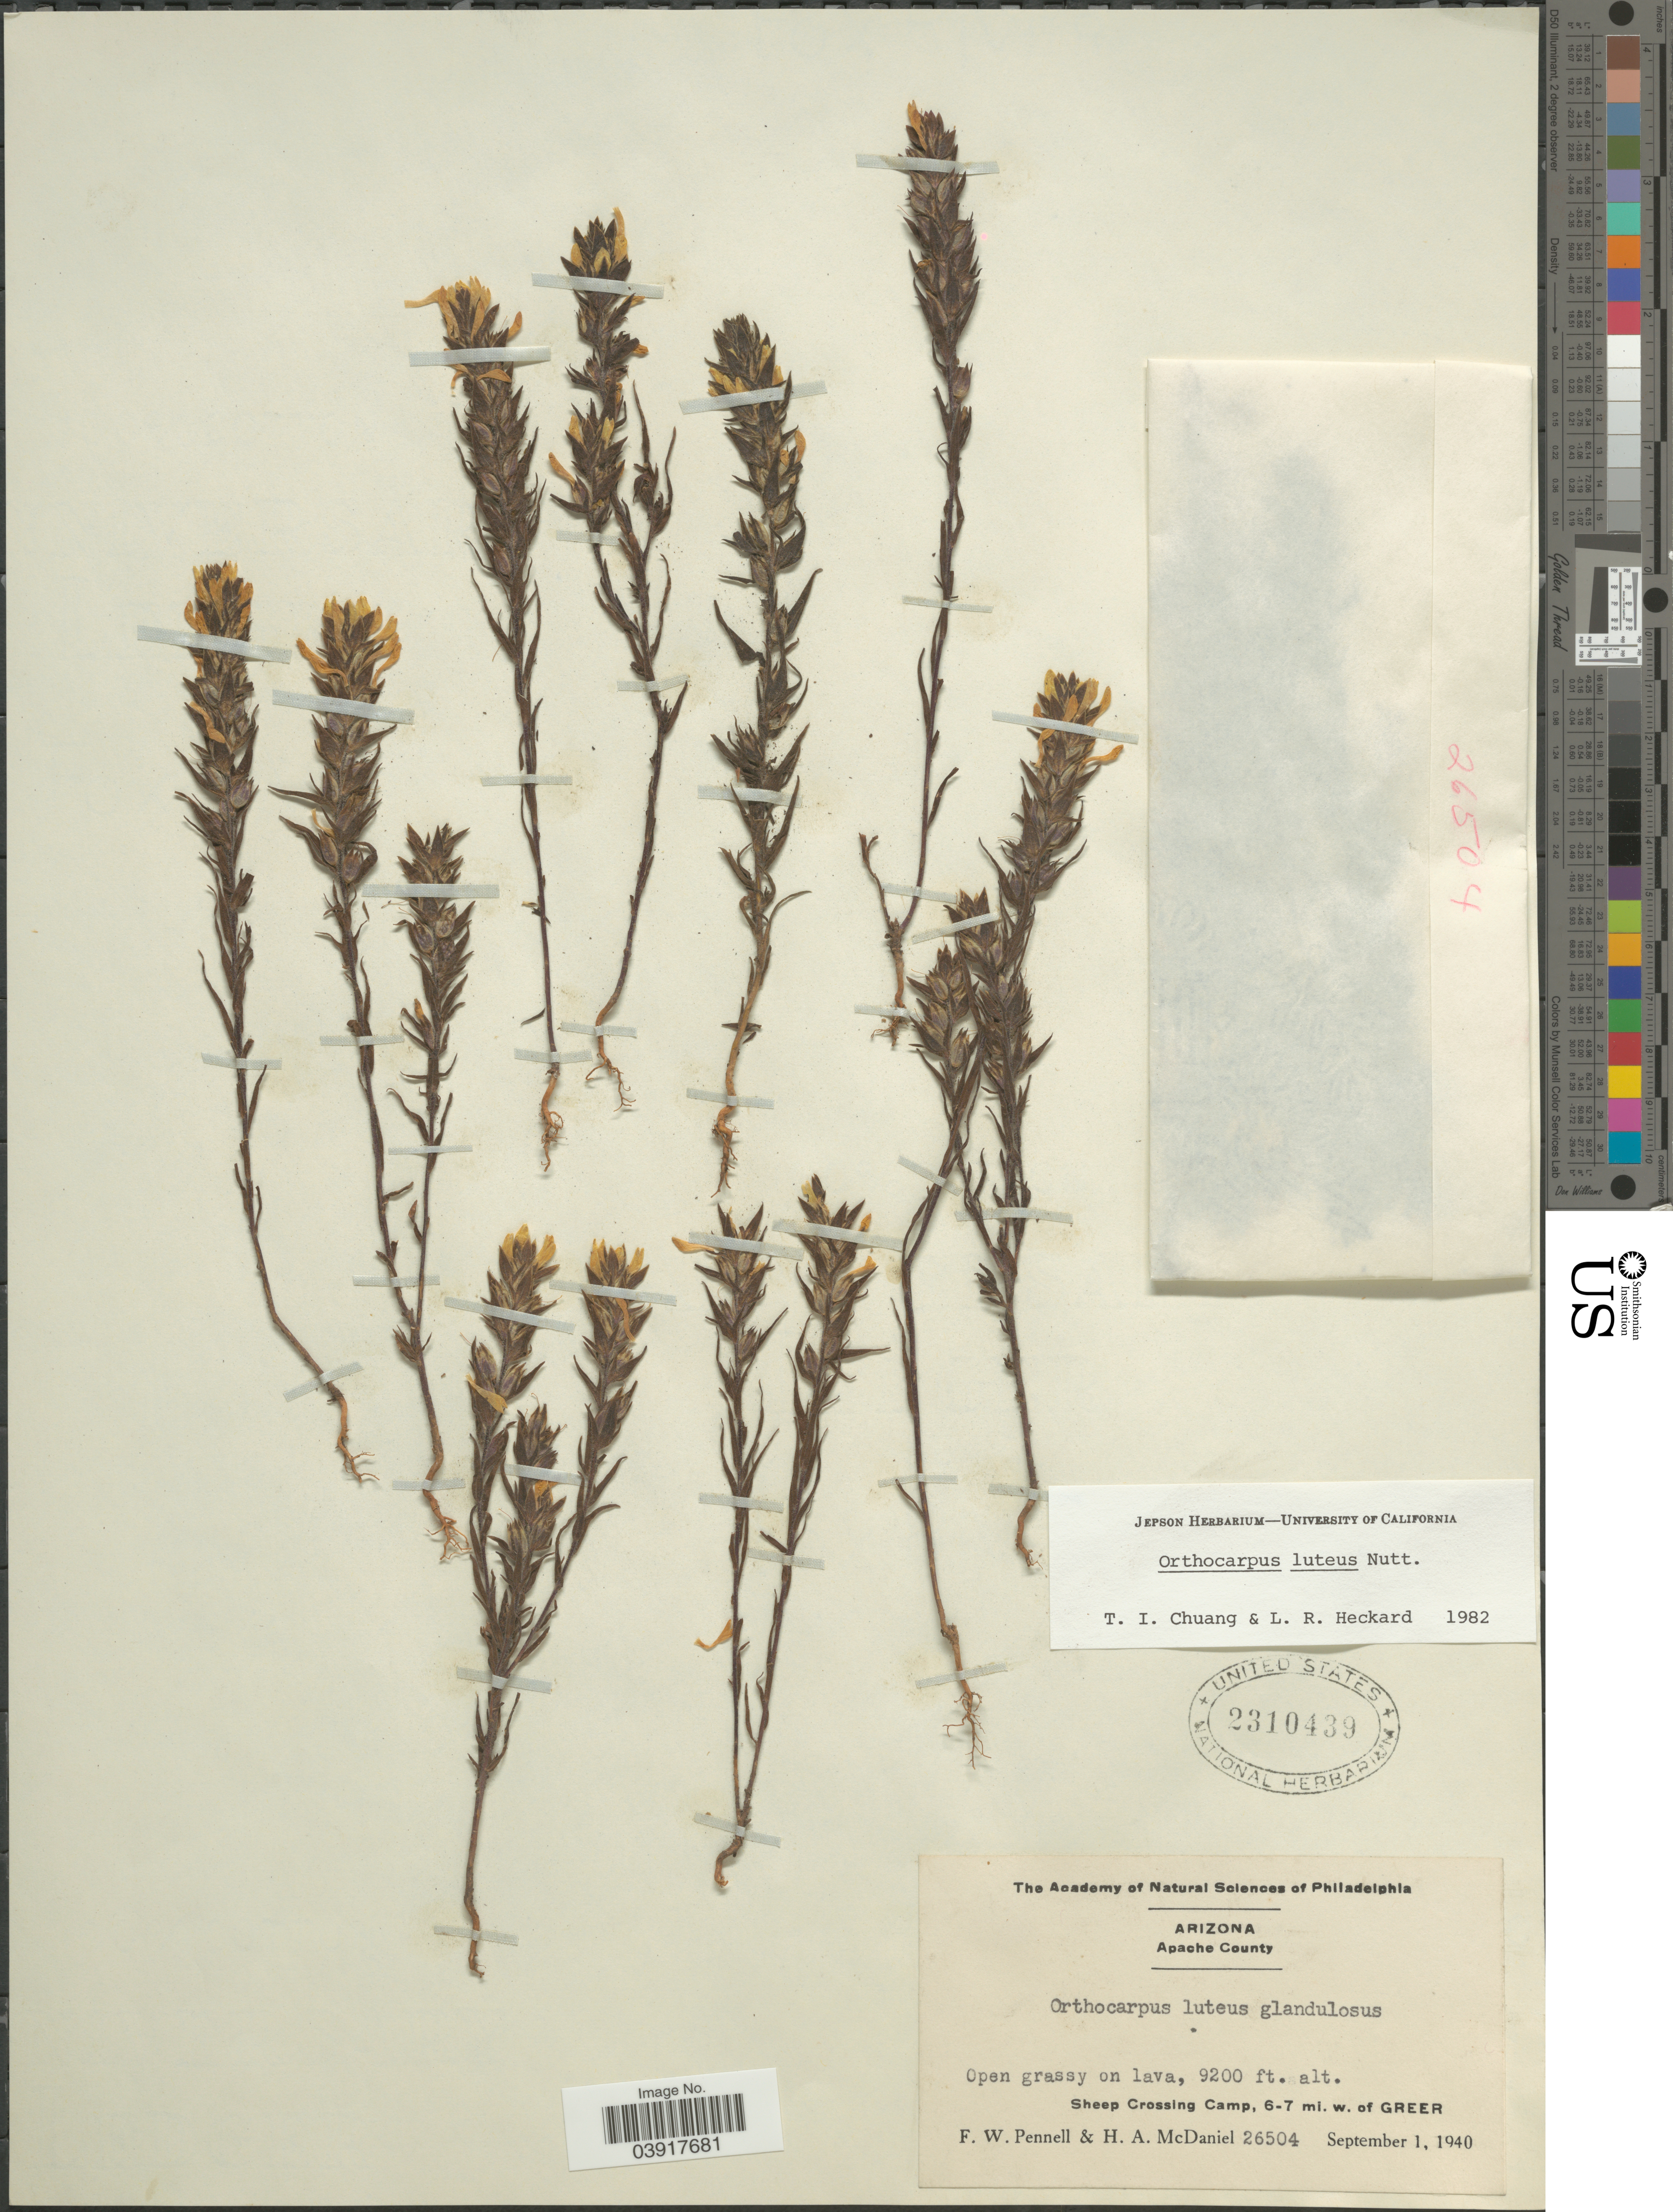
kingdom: Plantae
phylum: Tracheophyta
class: Magnoliopsida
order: Lamiales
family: Orobanchaceae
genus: Orthocarpus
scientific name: Orthocarpus luteus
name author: Nutt.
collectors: F. W. Pennell & H. McDaniel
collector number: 26504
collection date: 1940-09-01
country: United States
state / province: Arizona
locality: Apache County. Sheep Crossing Camp, 6-7 mi. w. of Greer.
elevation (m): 2804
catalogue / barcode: US 2310439